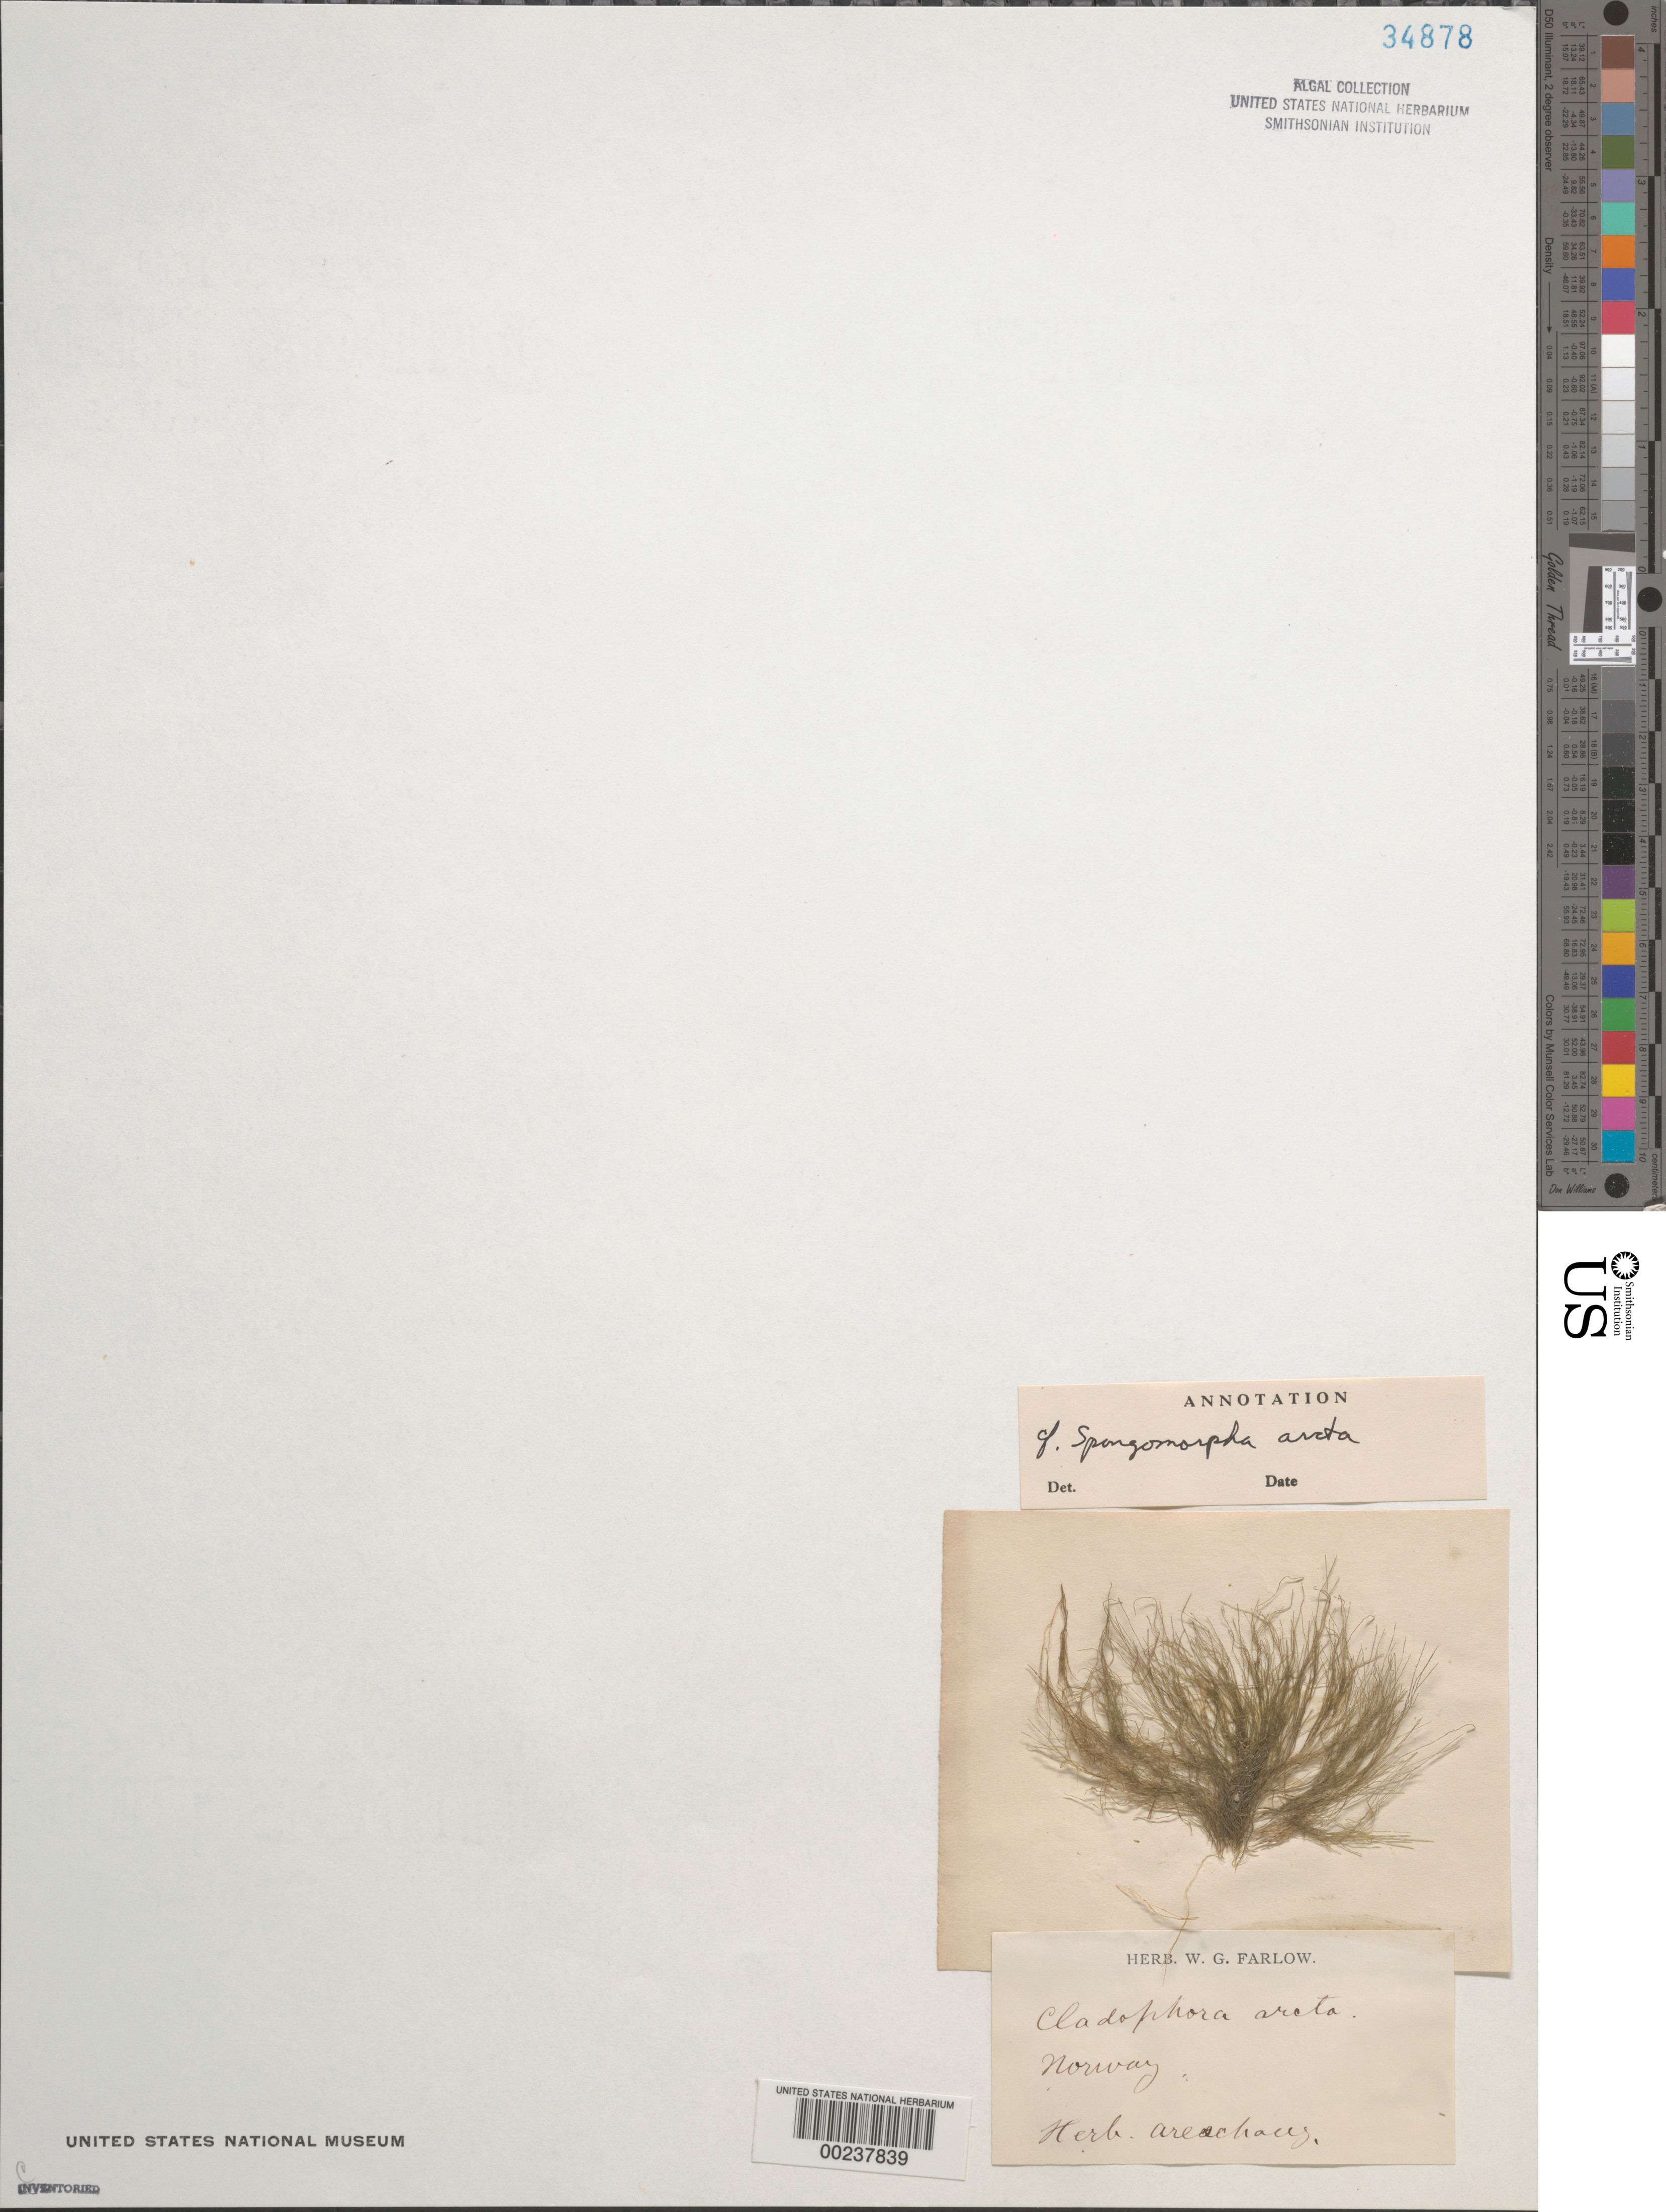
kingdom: Plantae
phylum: Chlorophyta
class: Ulvophyceae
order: Ulotrichales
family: Ulotrichaceae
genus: Acrosiphonia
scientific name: Acrosiphonia arcta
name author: (Dillwyn) Gain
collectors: ex herb. Alfred Areschoug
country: Norway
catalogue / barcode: US 34878